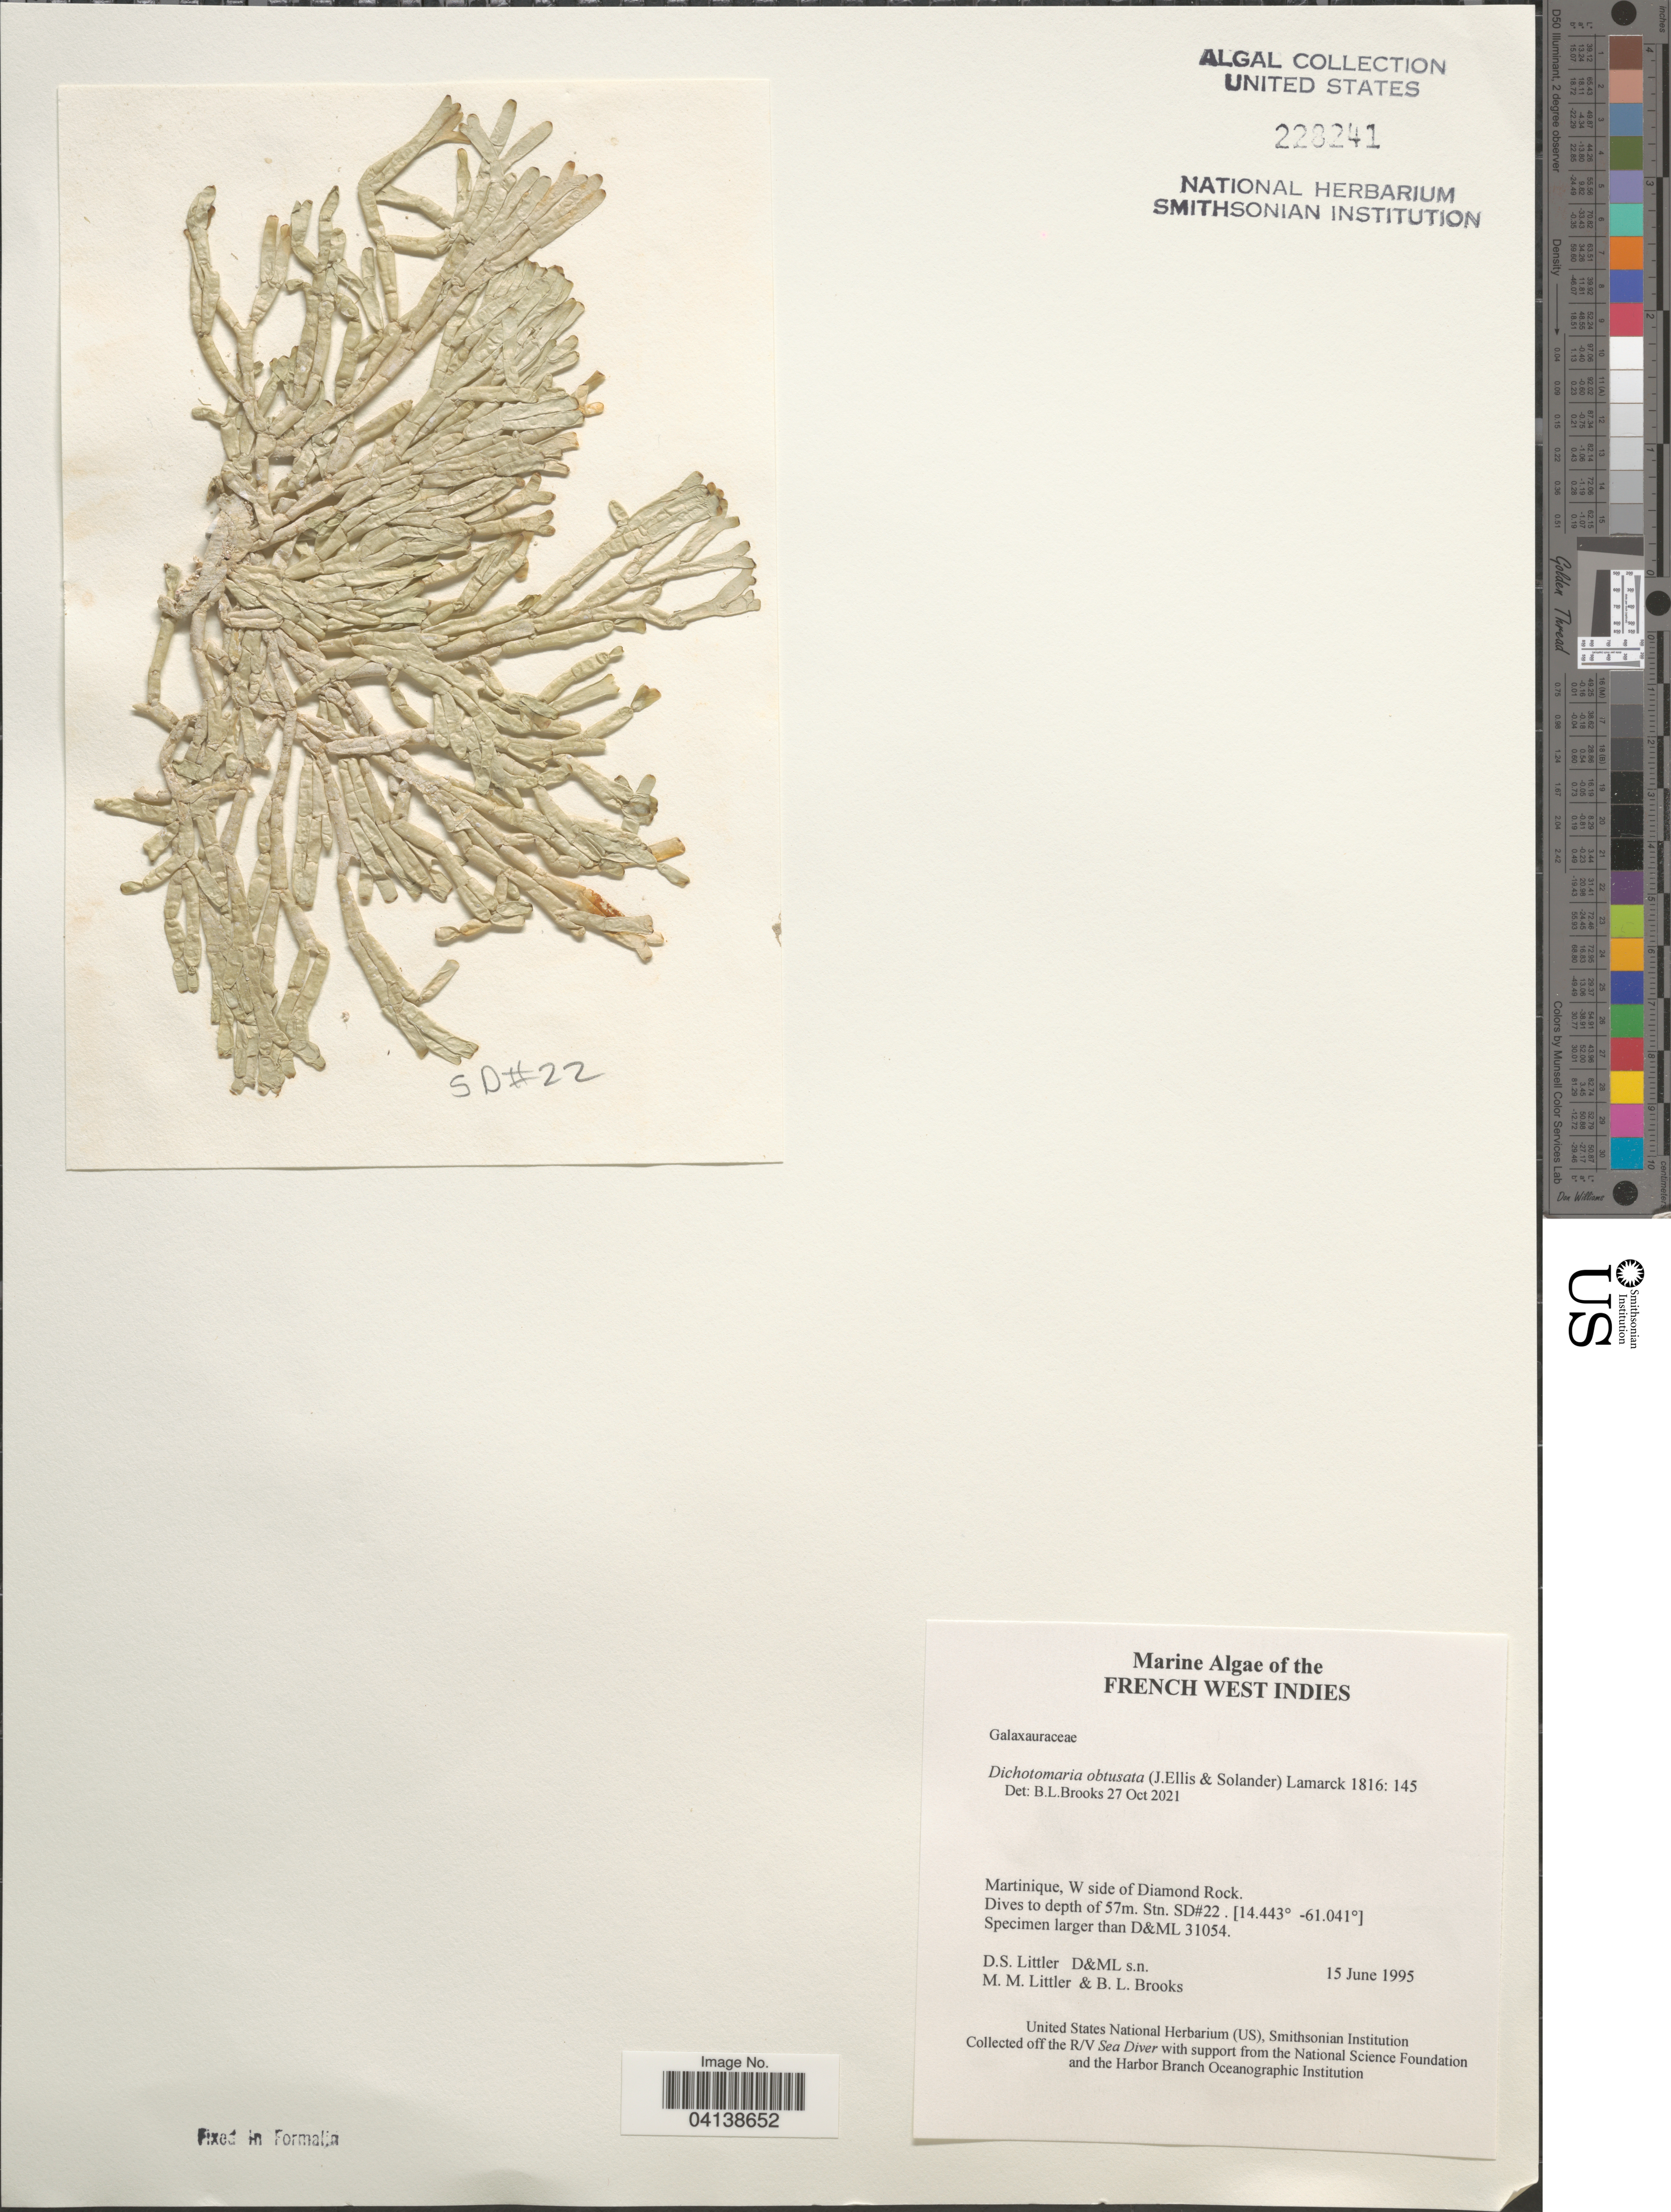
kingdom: Plantae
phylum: Rhodophyta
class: Florideophyceae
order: Nemaliales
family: Galaxauraceae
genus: Dichotomaria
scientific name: Dichotomaria obtusata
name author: (Ellis & Sol.) Lam.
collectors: D. S. Littler & B. Brooks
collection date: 1995-06-15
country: Martinique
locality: French West Indies. W side of Diamond Rock. Stn. SD#22.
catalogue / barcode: US 228241